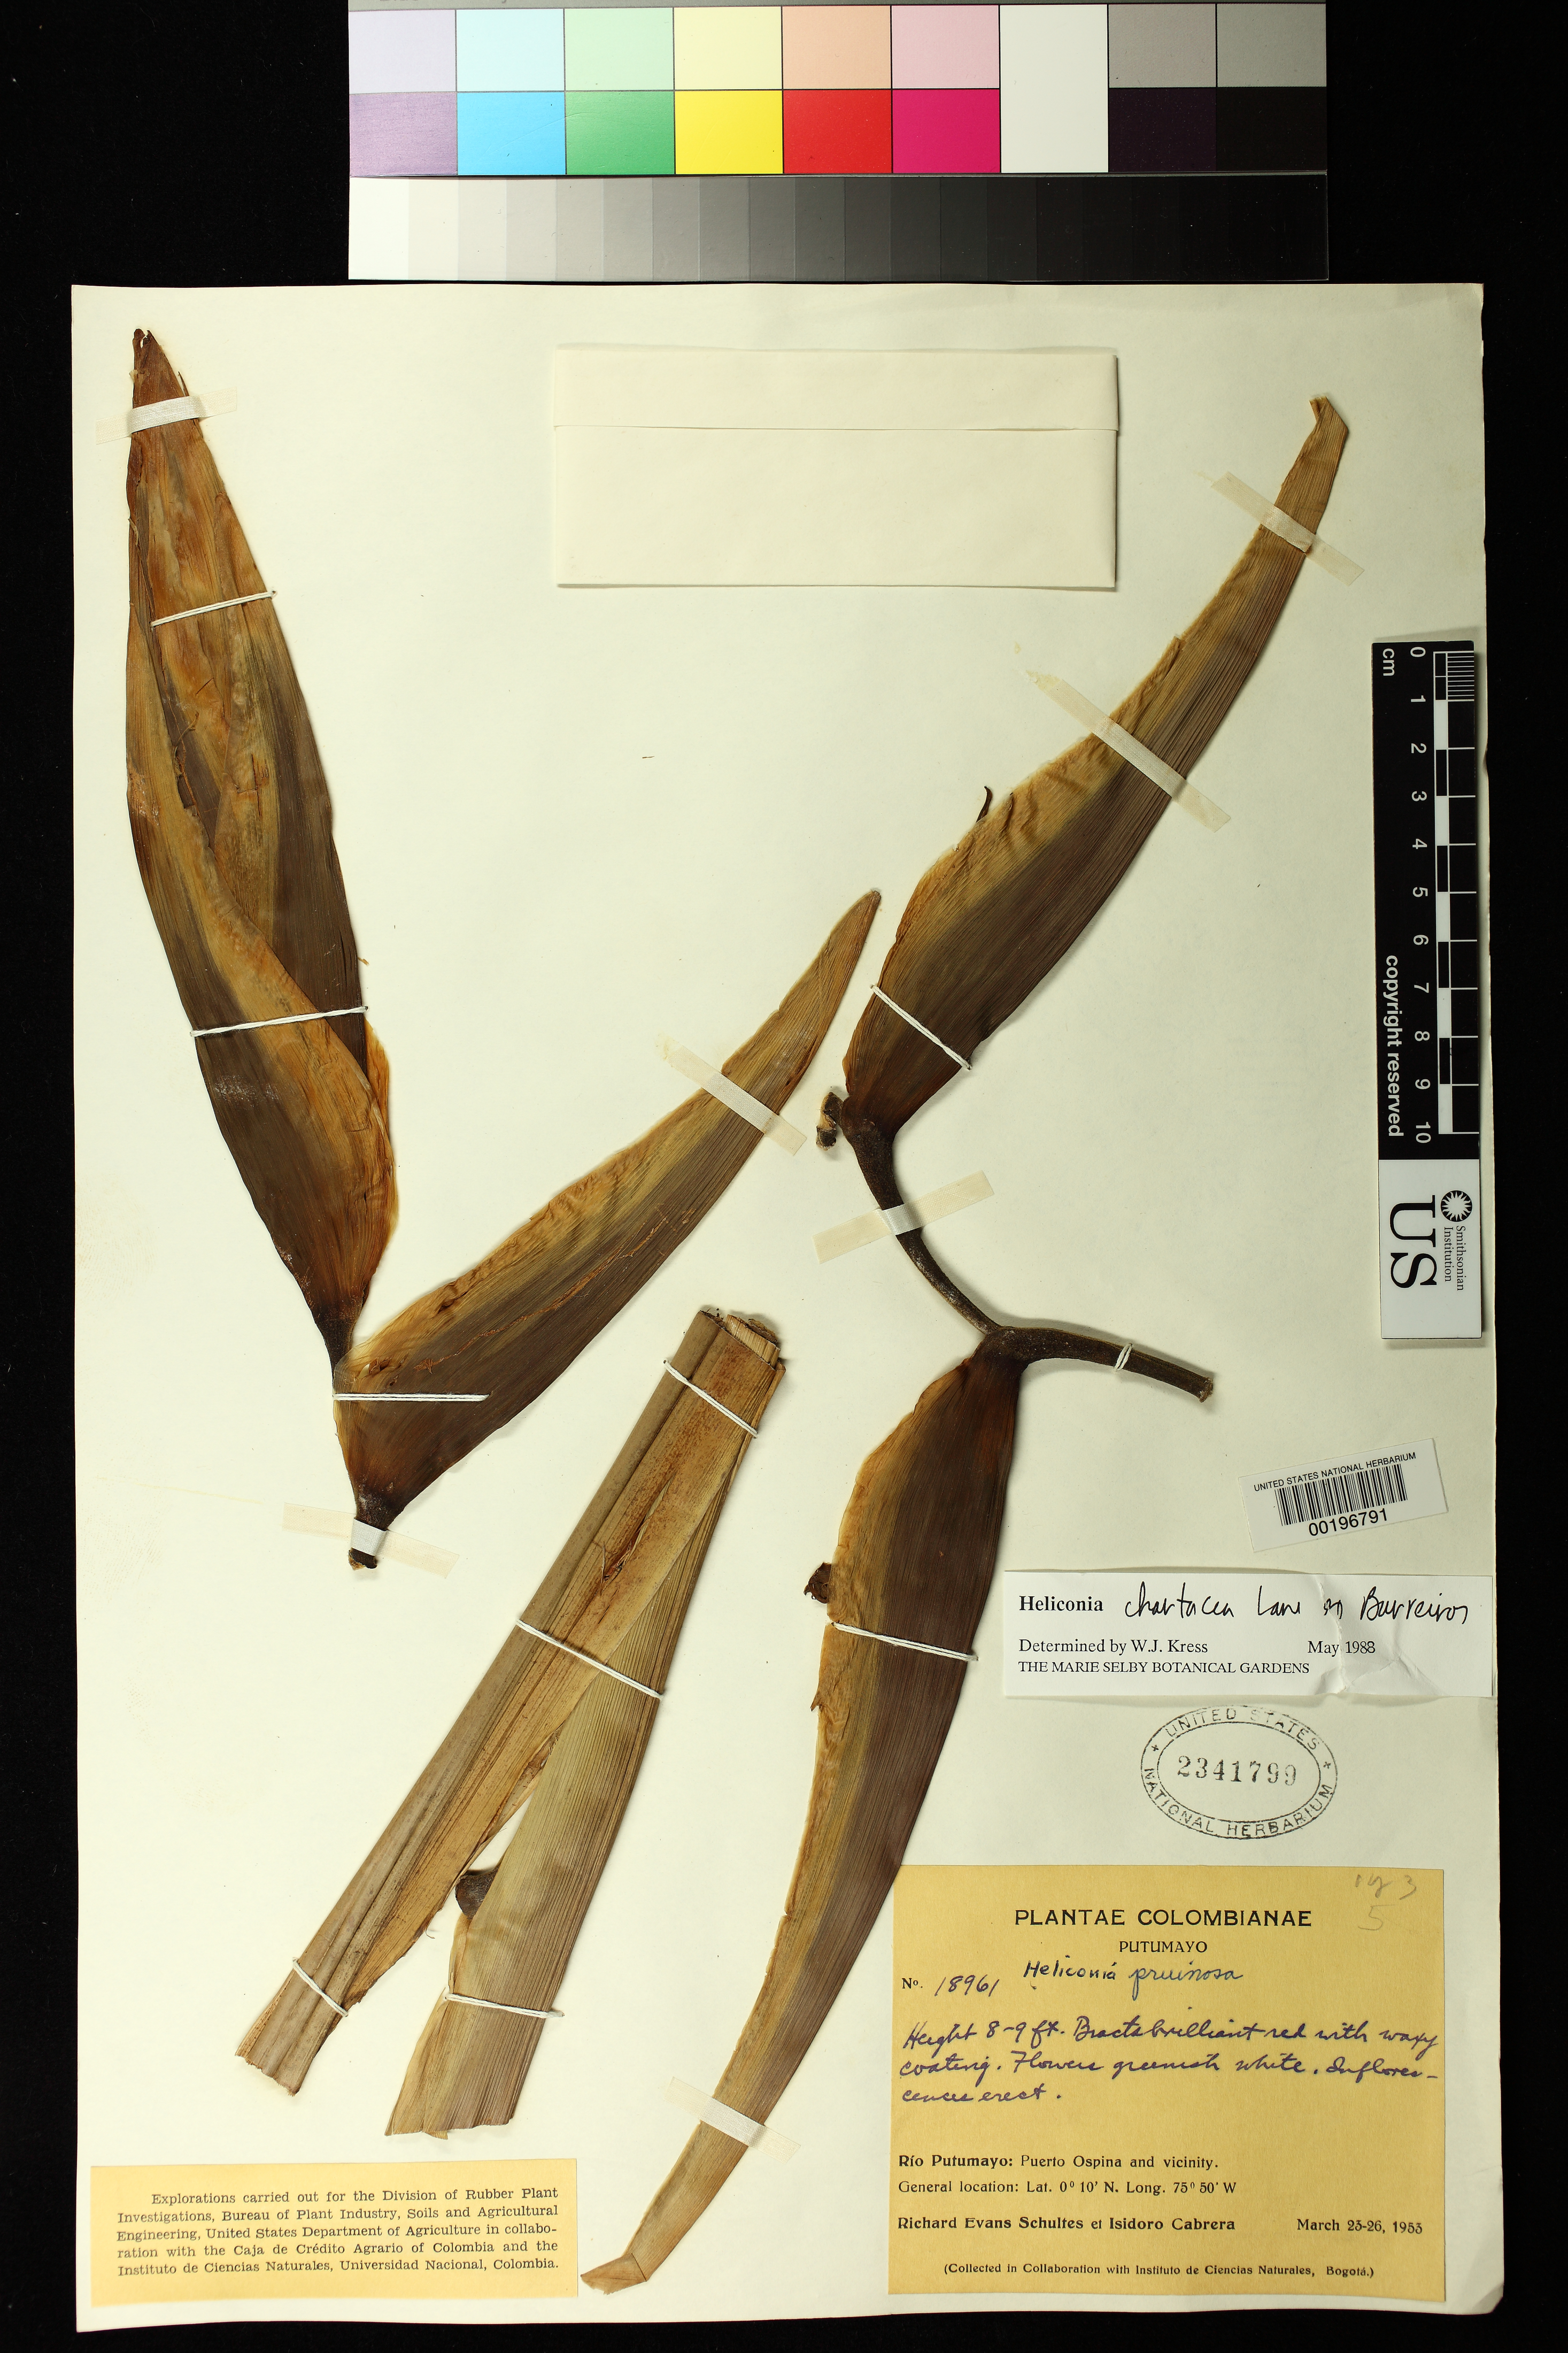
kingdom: Plantae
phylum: Tracheophyta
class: Liliopsida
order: Zingiberales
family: Heliconiaceae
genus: Heliconia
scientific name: Heliconia chartacea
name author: Lane ex Barreiros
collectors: R. E. Schultes & I. Cabrera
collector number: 18961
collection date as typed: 23 Mar 1953 to 26 Mar 1953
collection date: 1953-03-23/1953-03-26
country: Colombia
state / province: Putumayo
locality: Rio Putumayo: Puerto Ospina and vicinity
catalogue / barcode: US 2341799